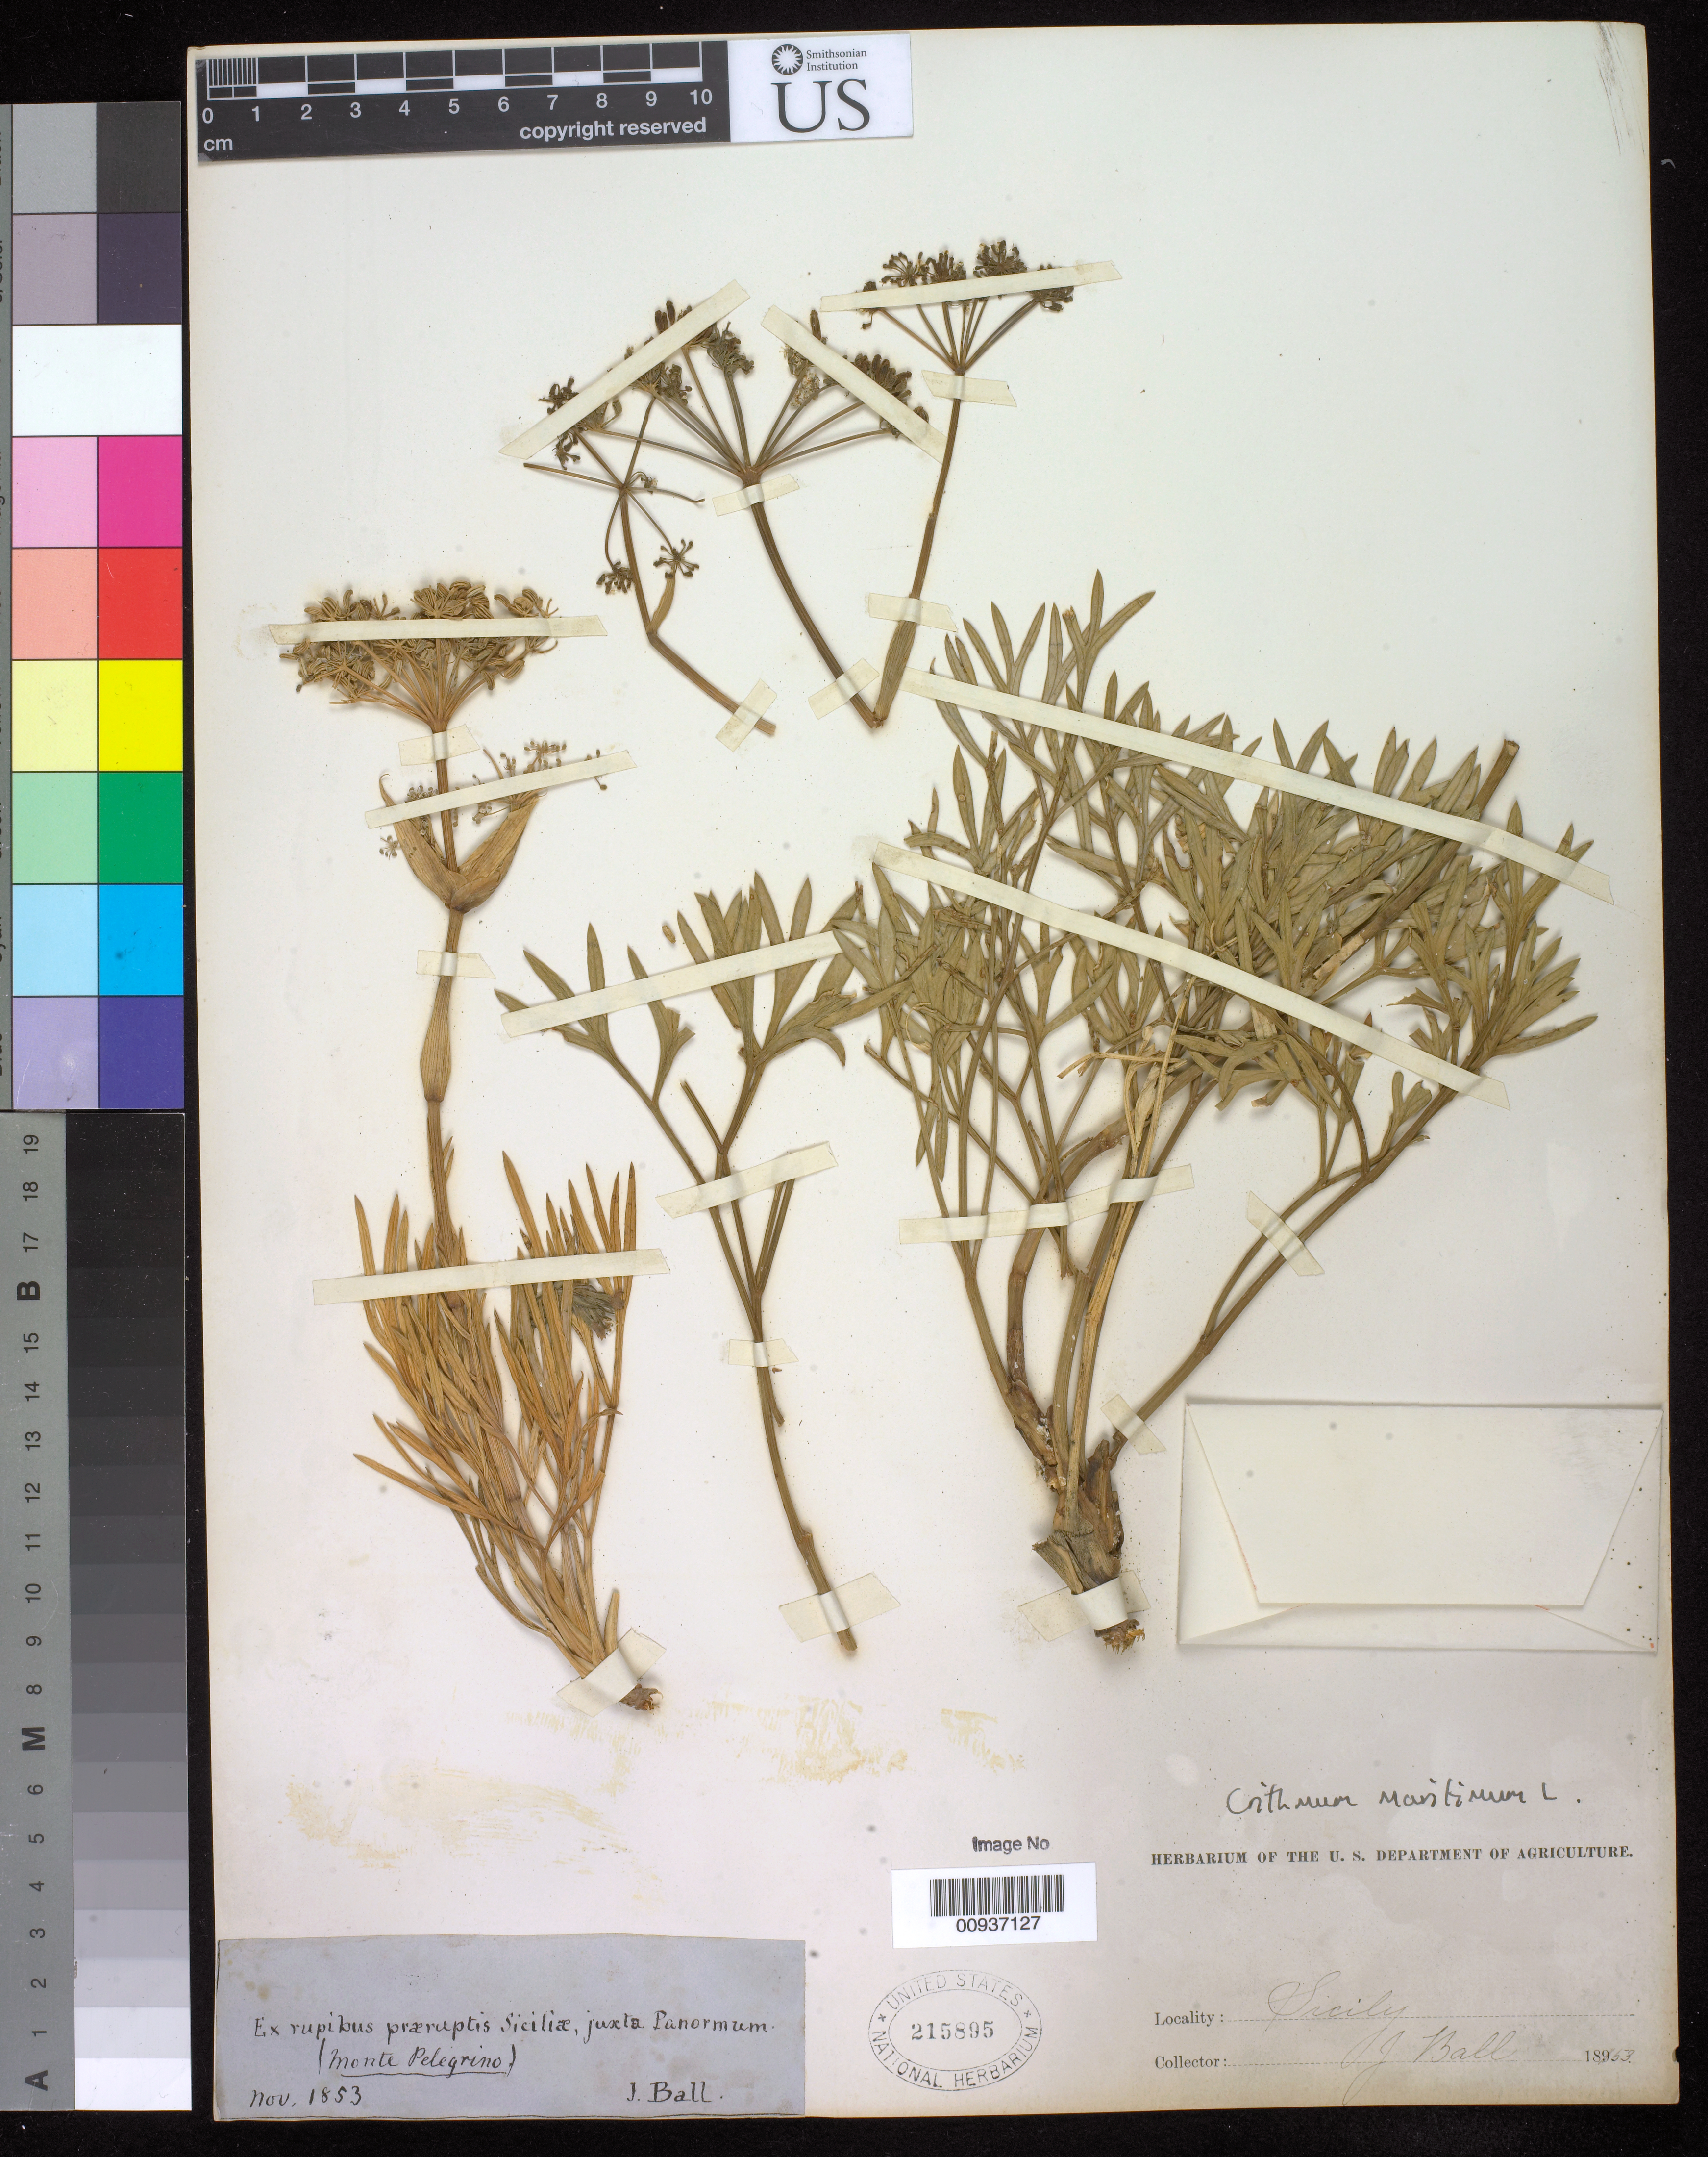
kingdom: Plantae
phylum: Tracheophyta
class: Magnoliopsida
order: Apiales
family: Apiaceae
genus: Crithmum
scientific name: Crithmum maritimum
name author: L.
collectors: J. Ball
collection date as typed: Nov 1853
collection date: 1853-11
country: Italy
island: Sicily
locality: Ex rupibus praeruptis Siciliae juxta Panormum (Monte Pelegrimo)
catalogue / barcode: US 215895